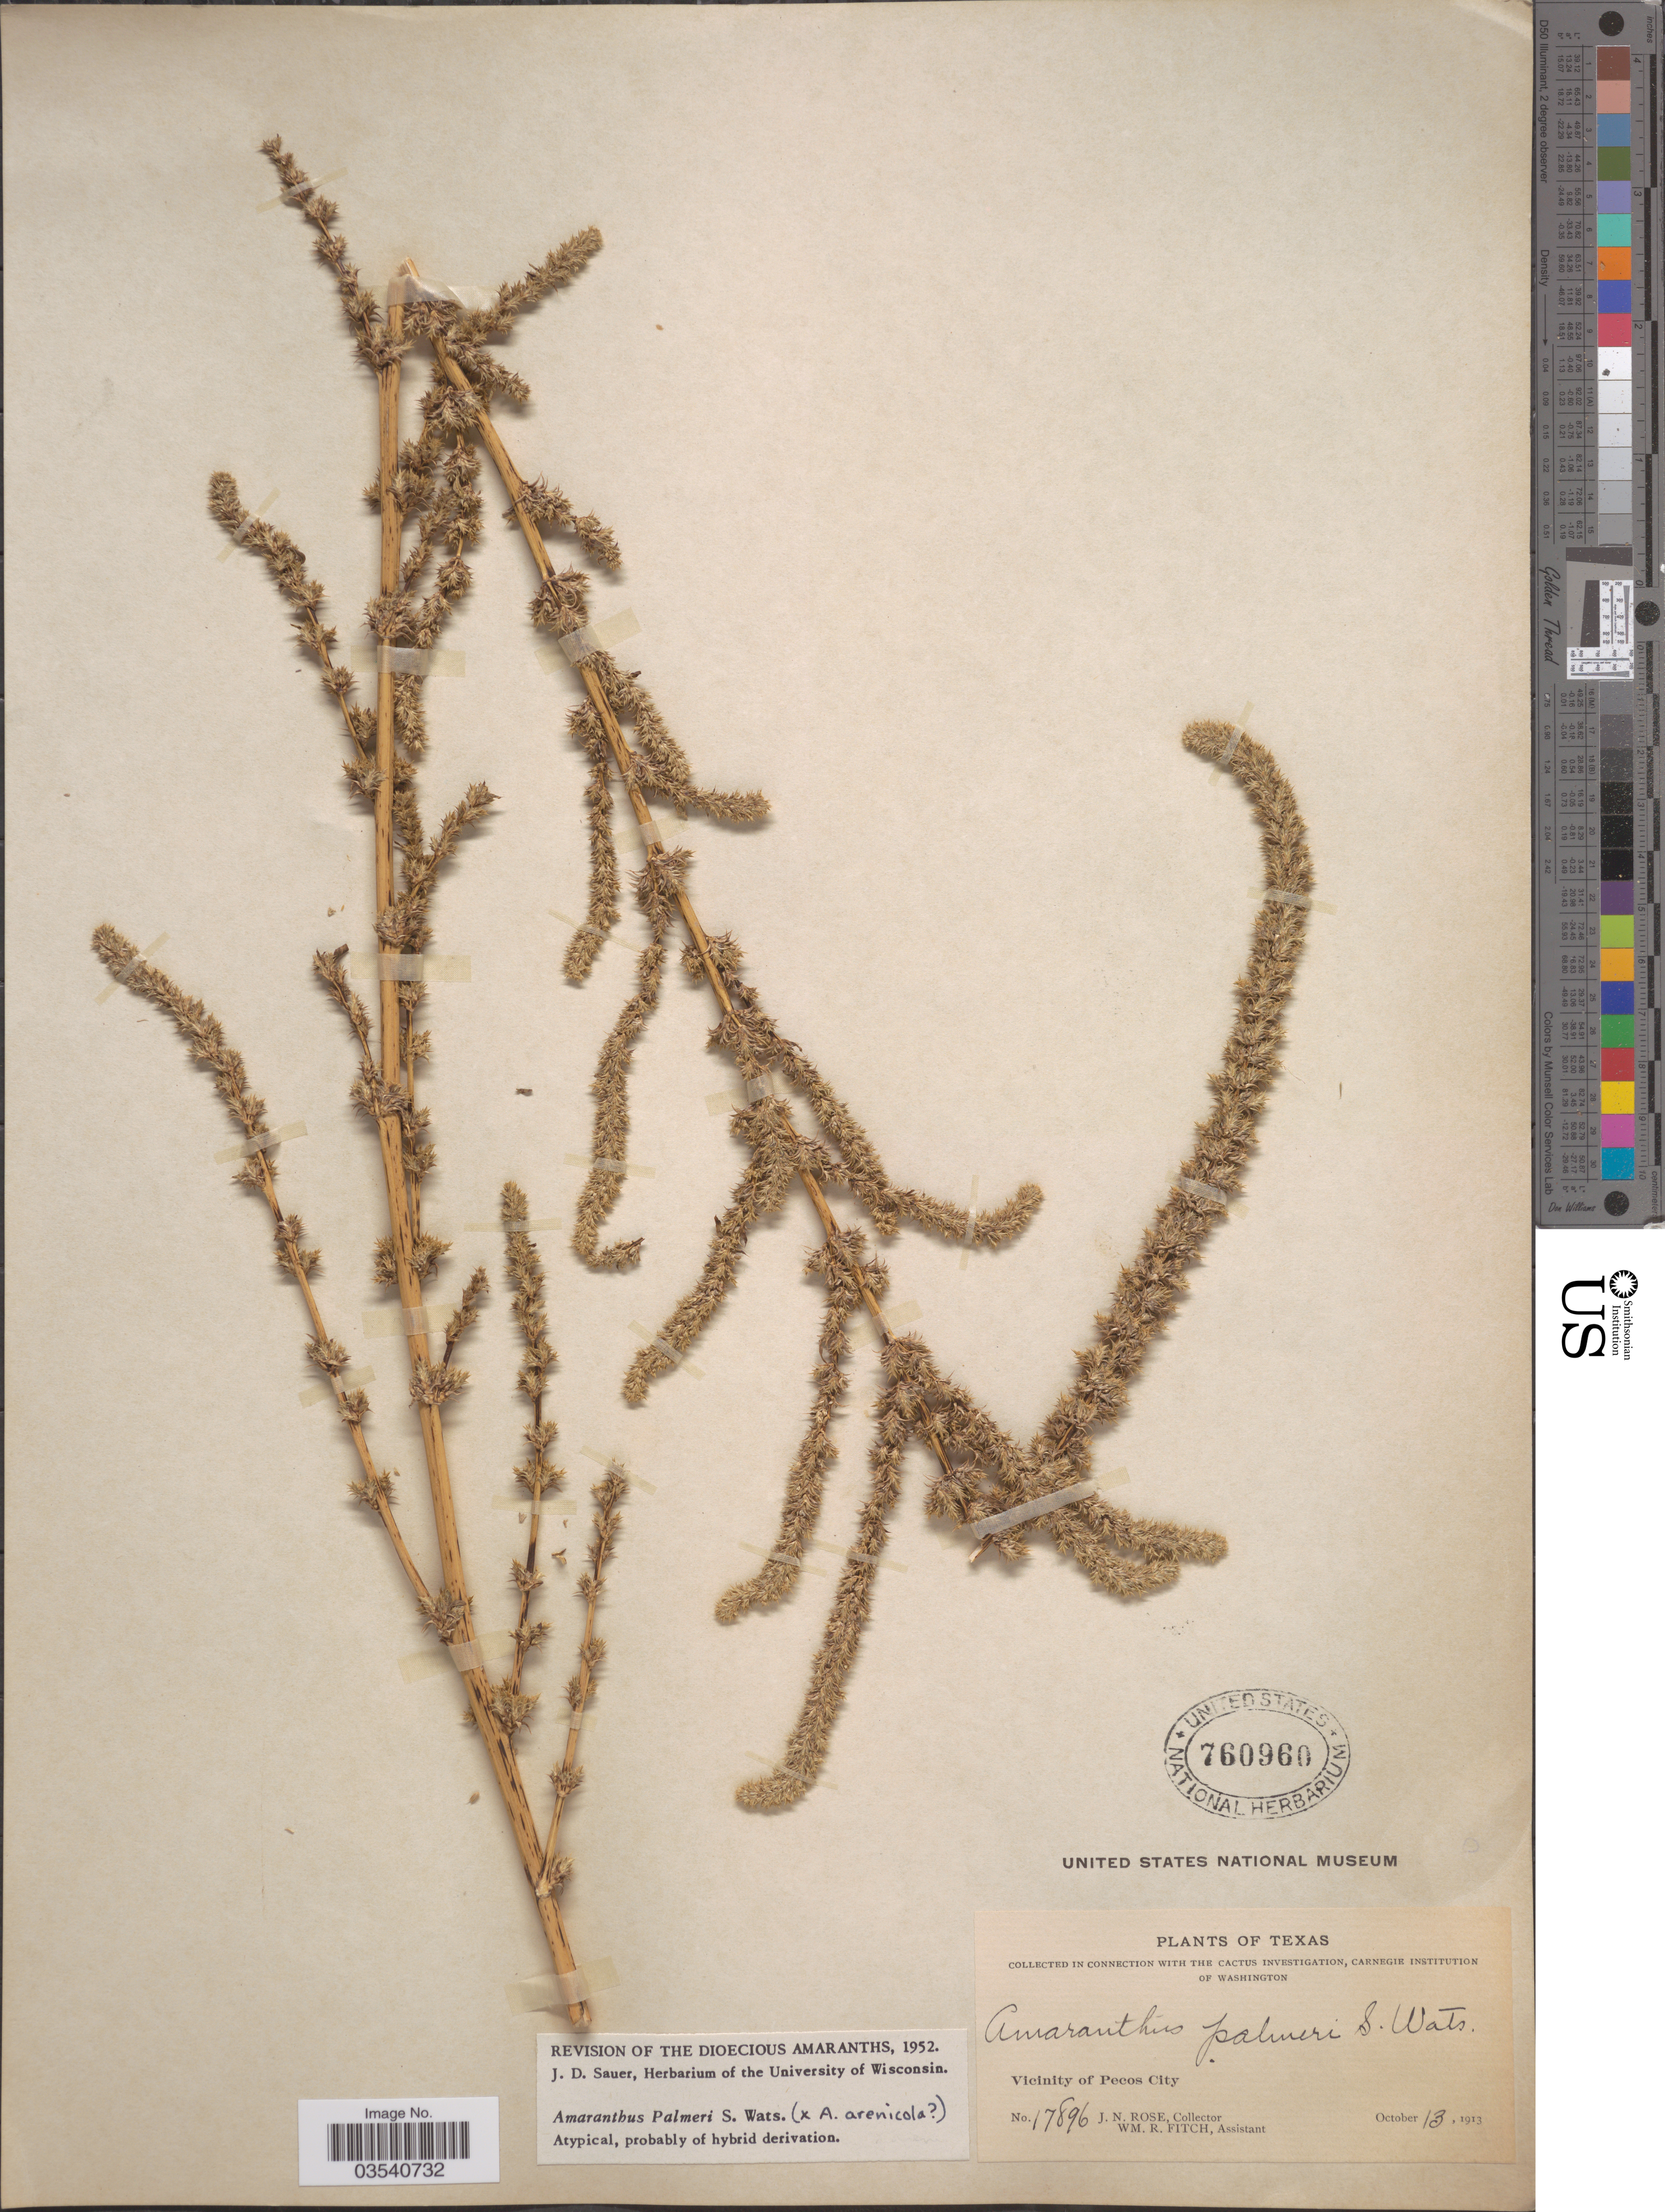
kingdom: Plantae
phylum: Tracheophyta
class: Magnoliopsida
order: Caryophyllales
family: Amaranthaceae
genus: Amaranthus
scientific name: Amaranthus palmeri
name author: S. Watson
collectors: J. N. Rose & W. R. Fitch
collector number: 17896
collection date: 1913-10-13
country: United States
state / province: Texas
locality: Vicinity of Pecos City.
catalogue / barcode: US 760960